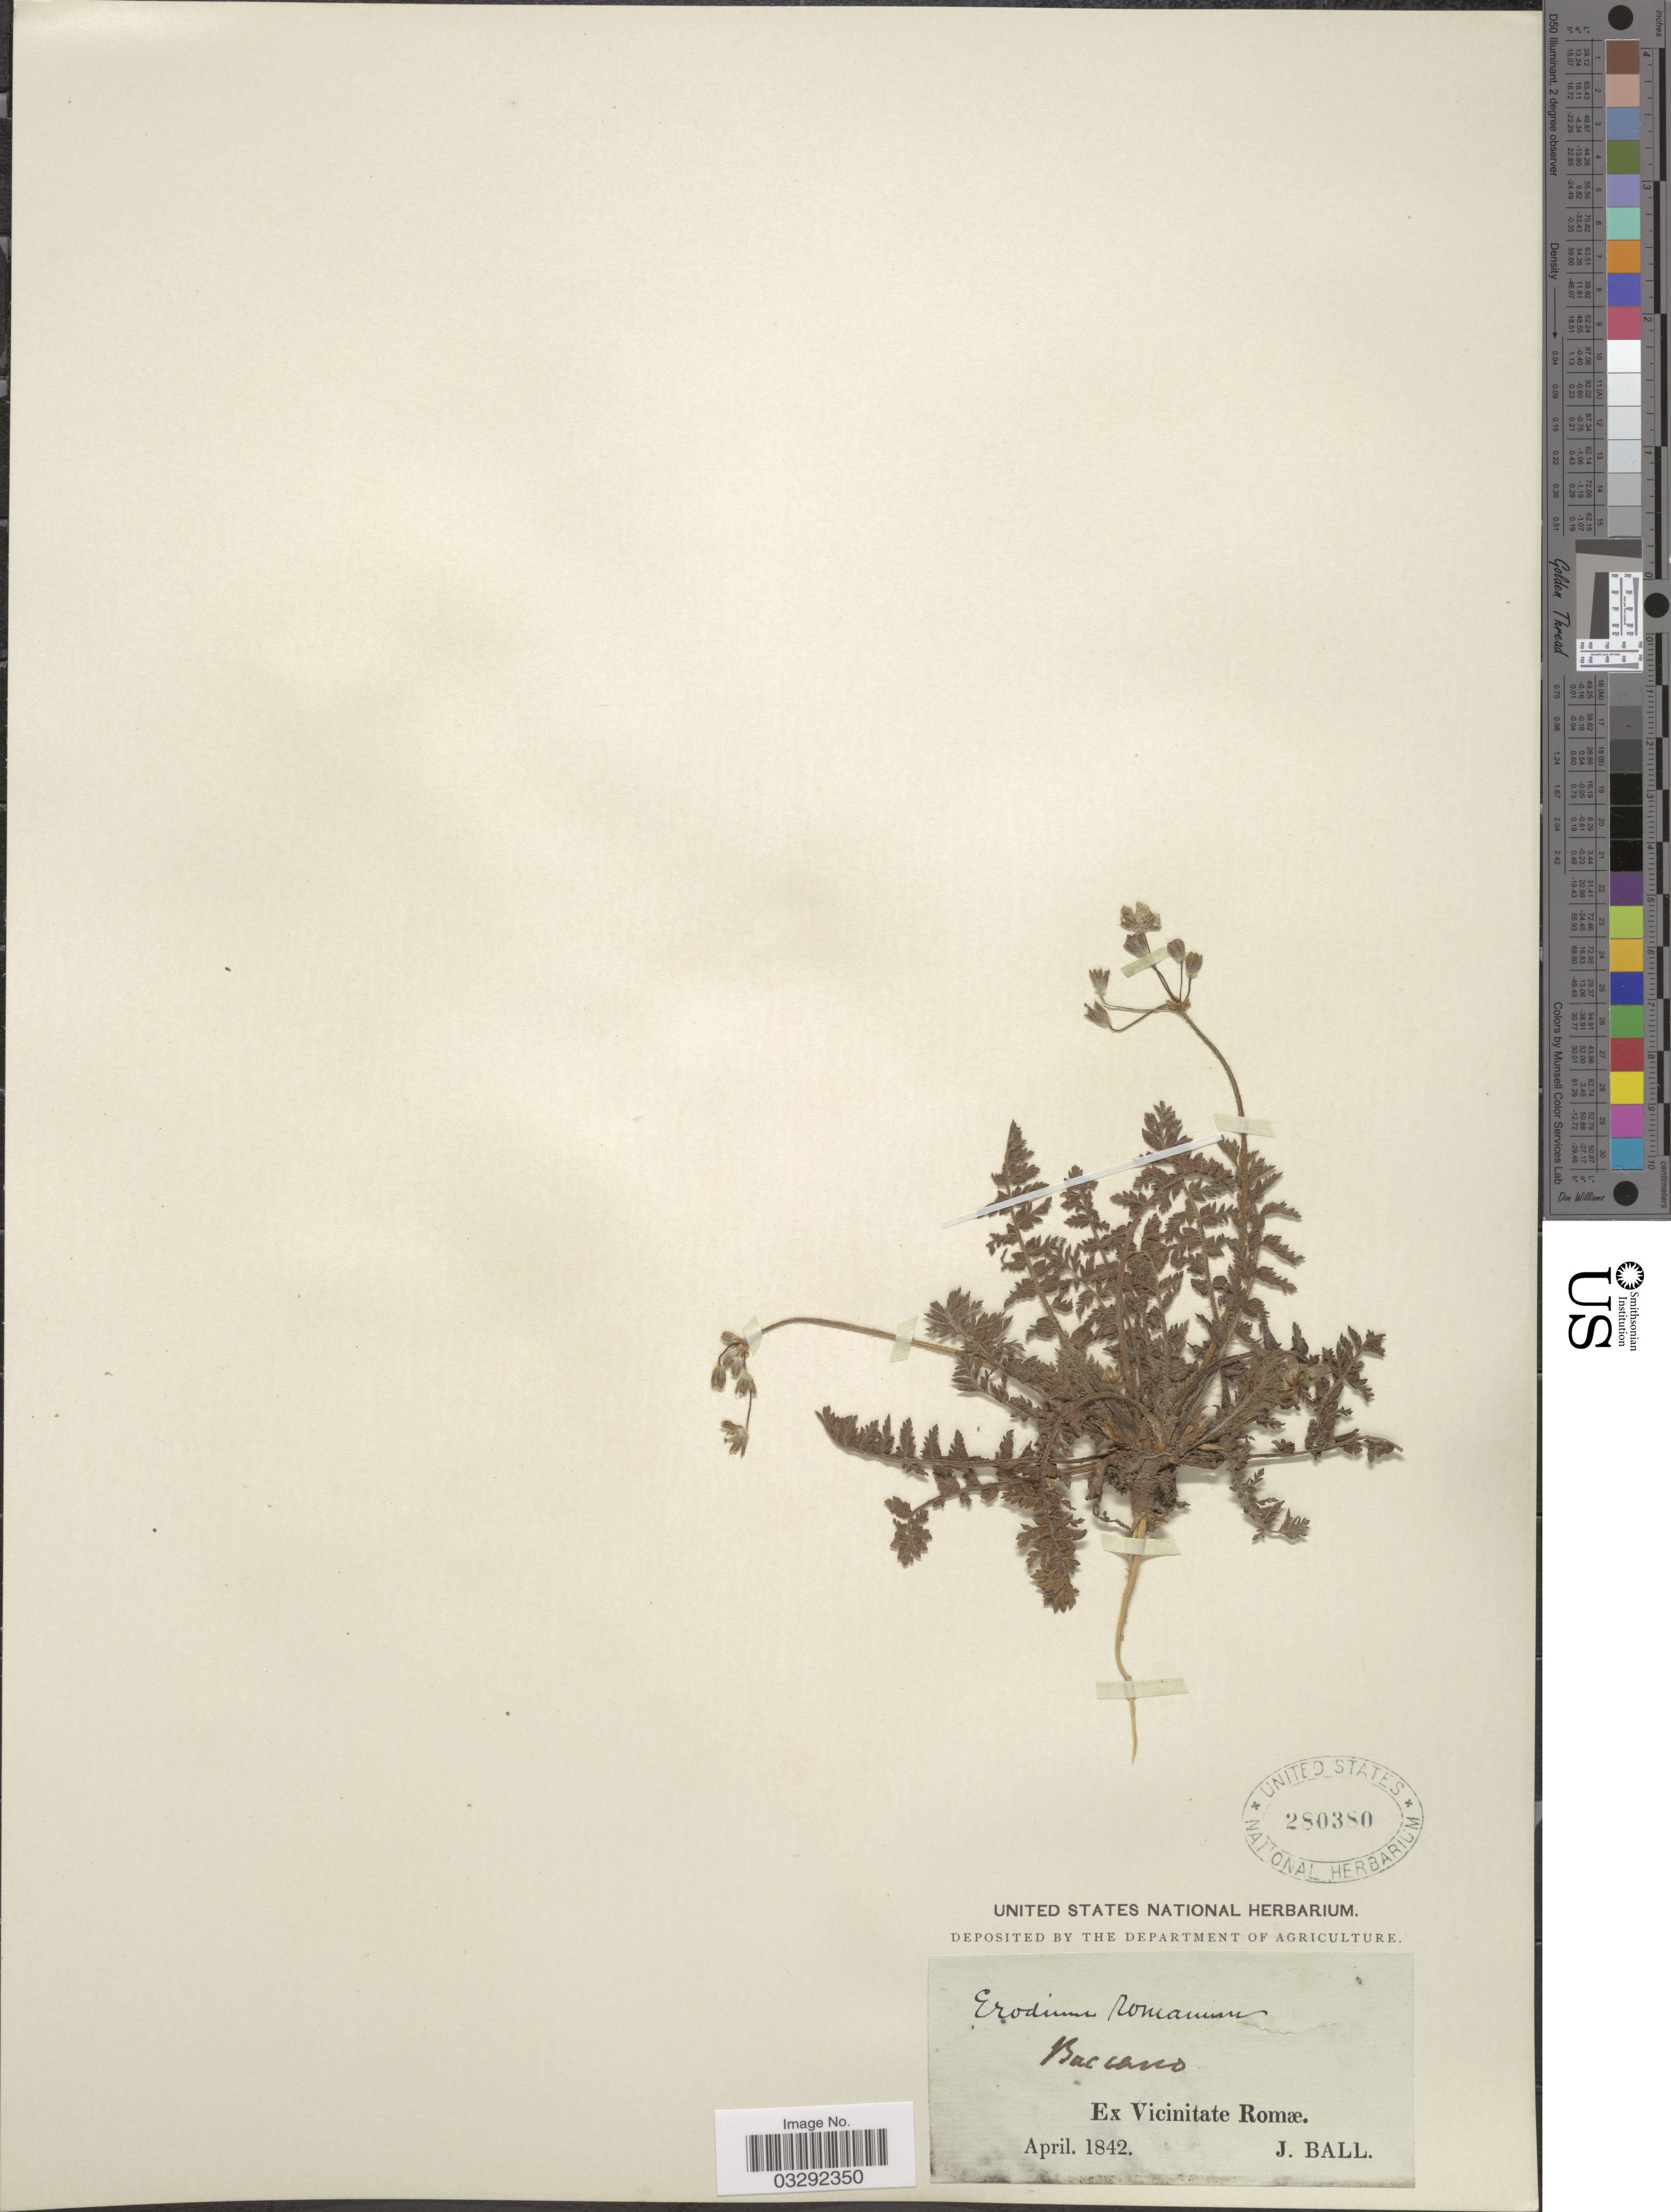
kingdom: Plantae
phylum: Tracheophyta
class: Magnoliopsida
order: Geraniales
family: Geraniaceae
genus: Erodium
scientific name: Erodium romanum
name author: (Burm. f.) L'Hér.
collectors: J. Ball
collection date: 1842-04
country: Italy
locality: Ex Vicinitate Romæ. Baccano [unsure placement]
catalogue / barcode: US 280380